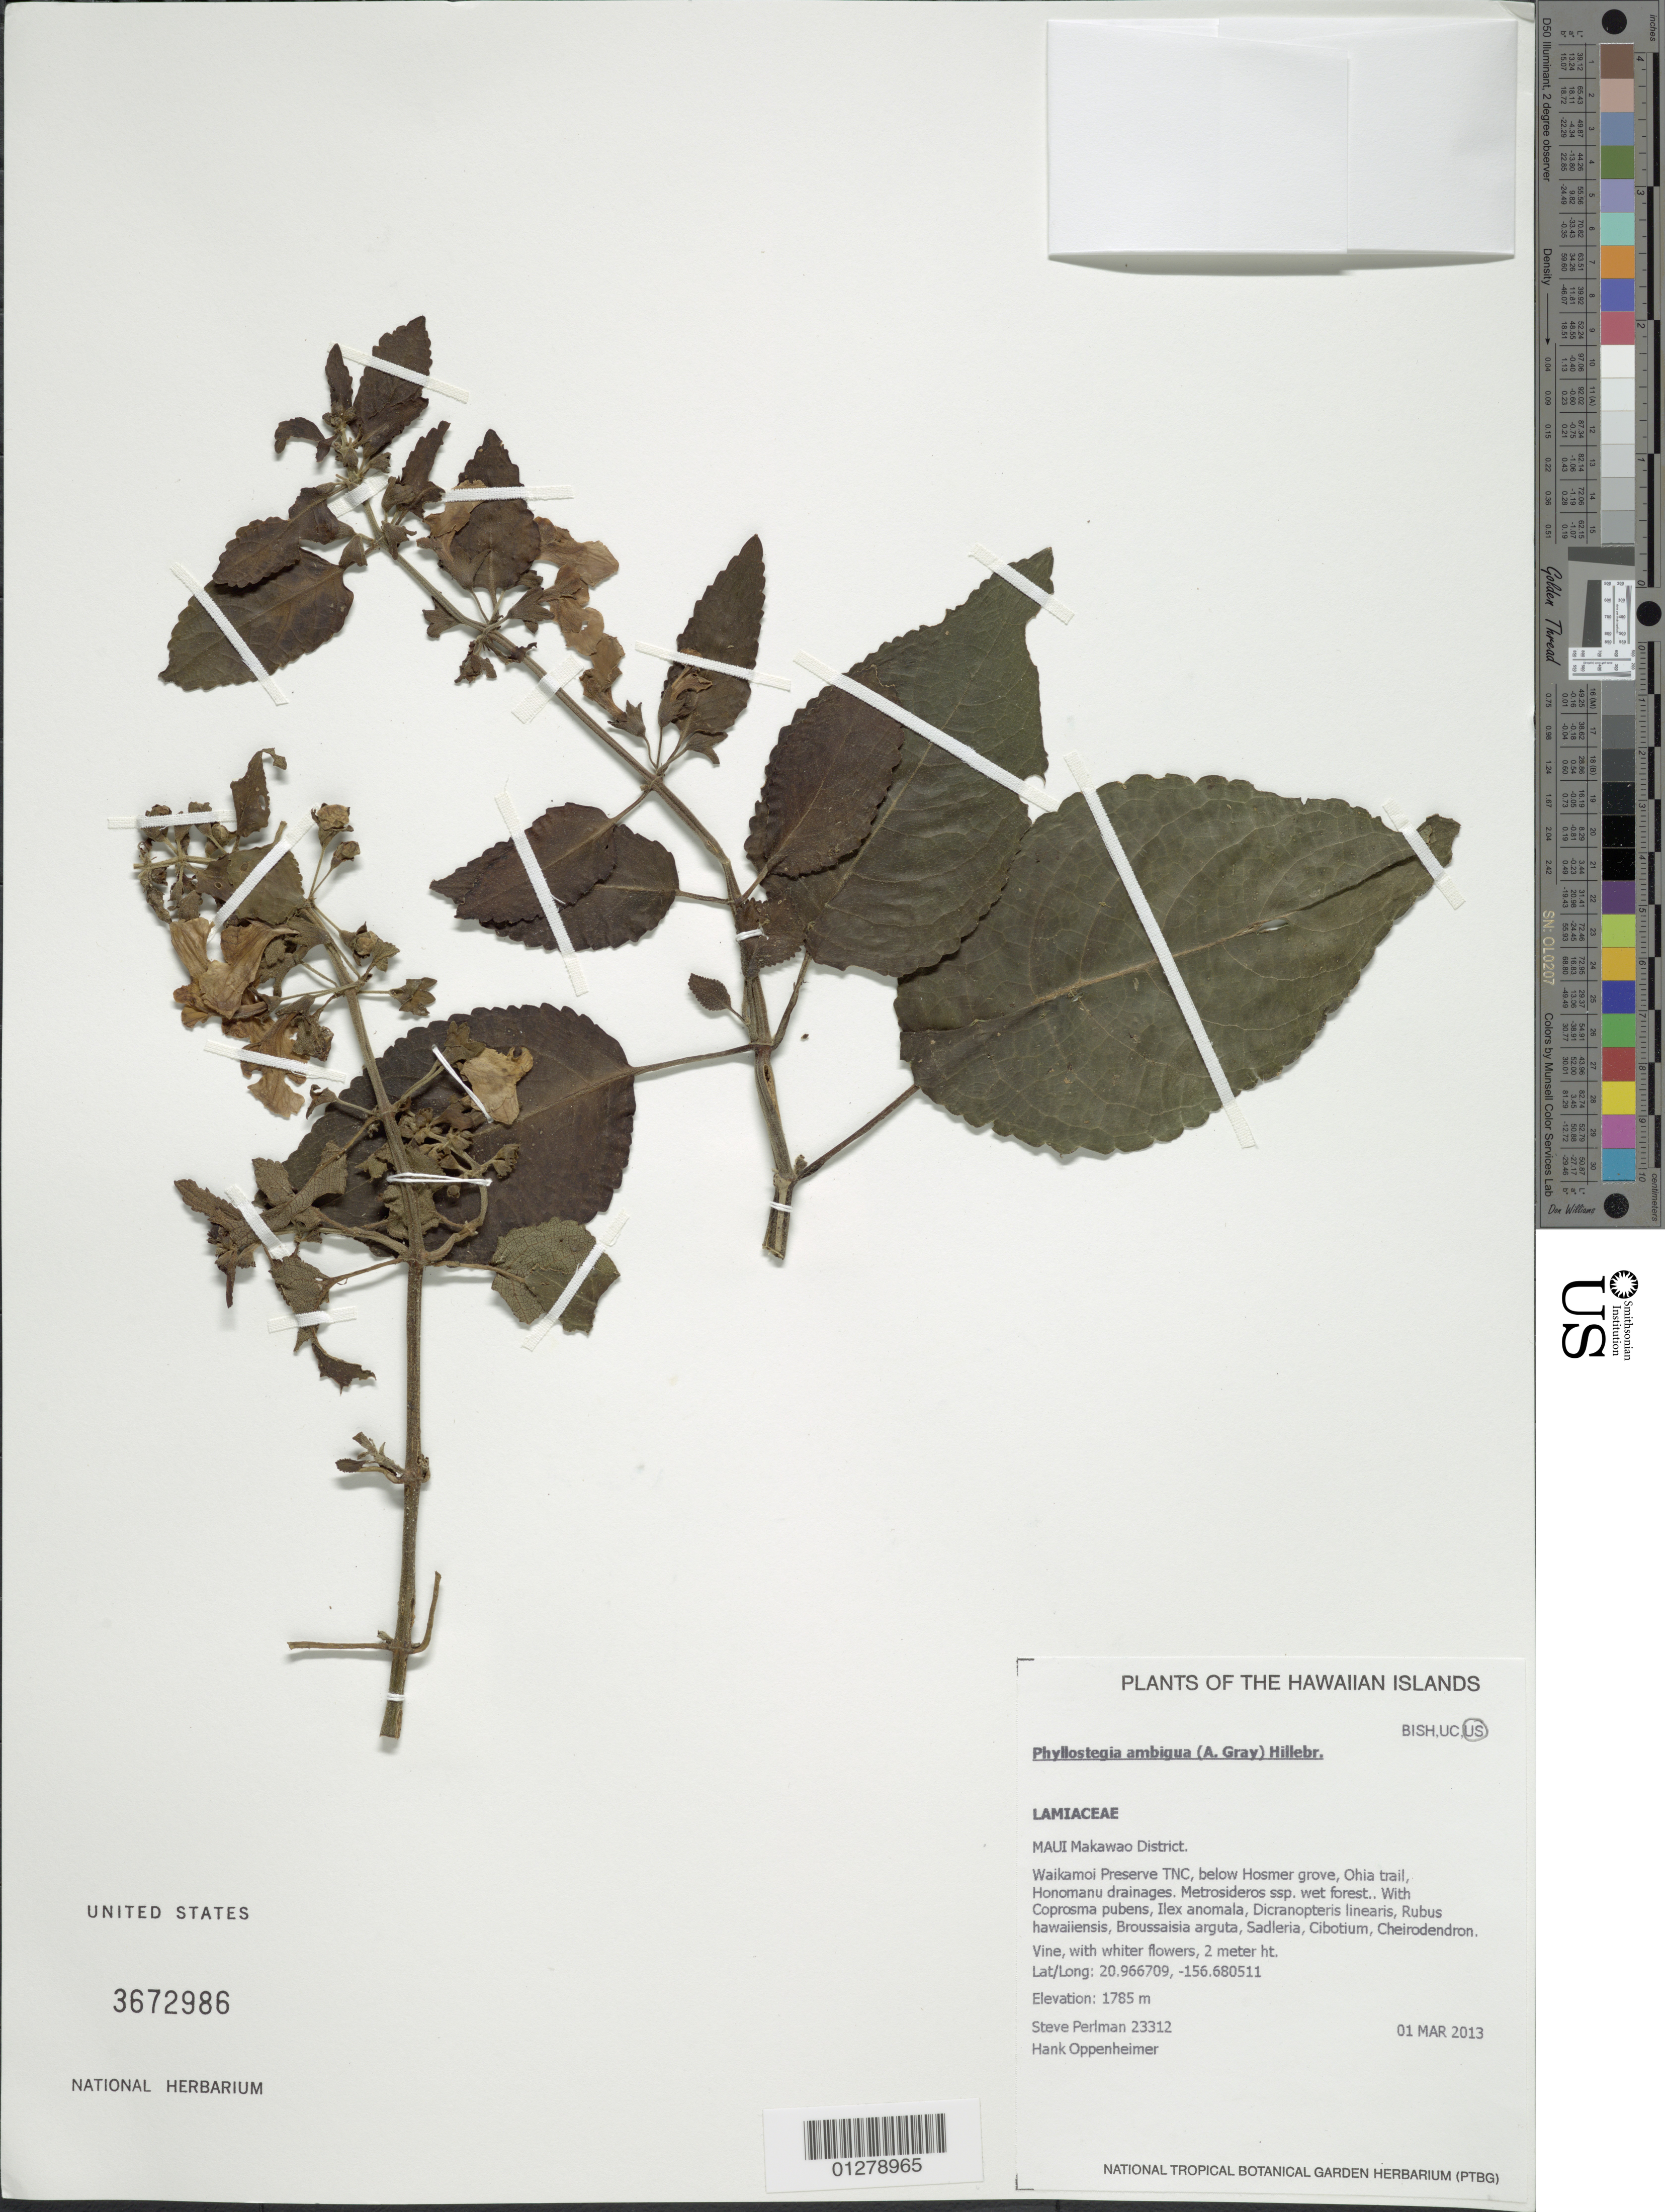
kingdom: Plantae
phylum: Tracheophyta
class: Magnoliopsida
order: Lamiales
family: Lamiaceae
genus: Phyllostegia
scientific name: Phyllostegia ambigua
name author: (A. Gray) Hillebr.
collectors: S. P. Perlman & H. L. Oppenheimer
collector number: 23312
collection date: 2013-03-01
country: United States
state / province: Hawaii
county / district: Maui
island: Maui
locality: Makawao District, Waikamoi Preserve TNC, below Hosmer grove, Ohia trail, Honomanu drainages.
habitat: Wet forest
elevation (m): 1785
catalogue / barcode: US 3672986